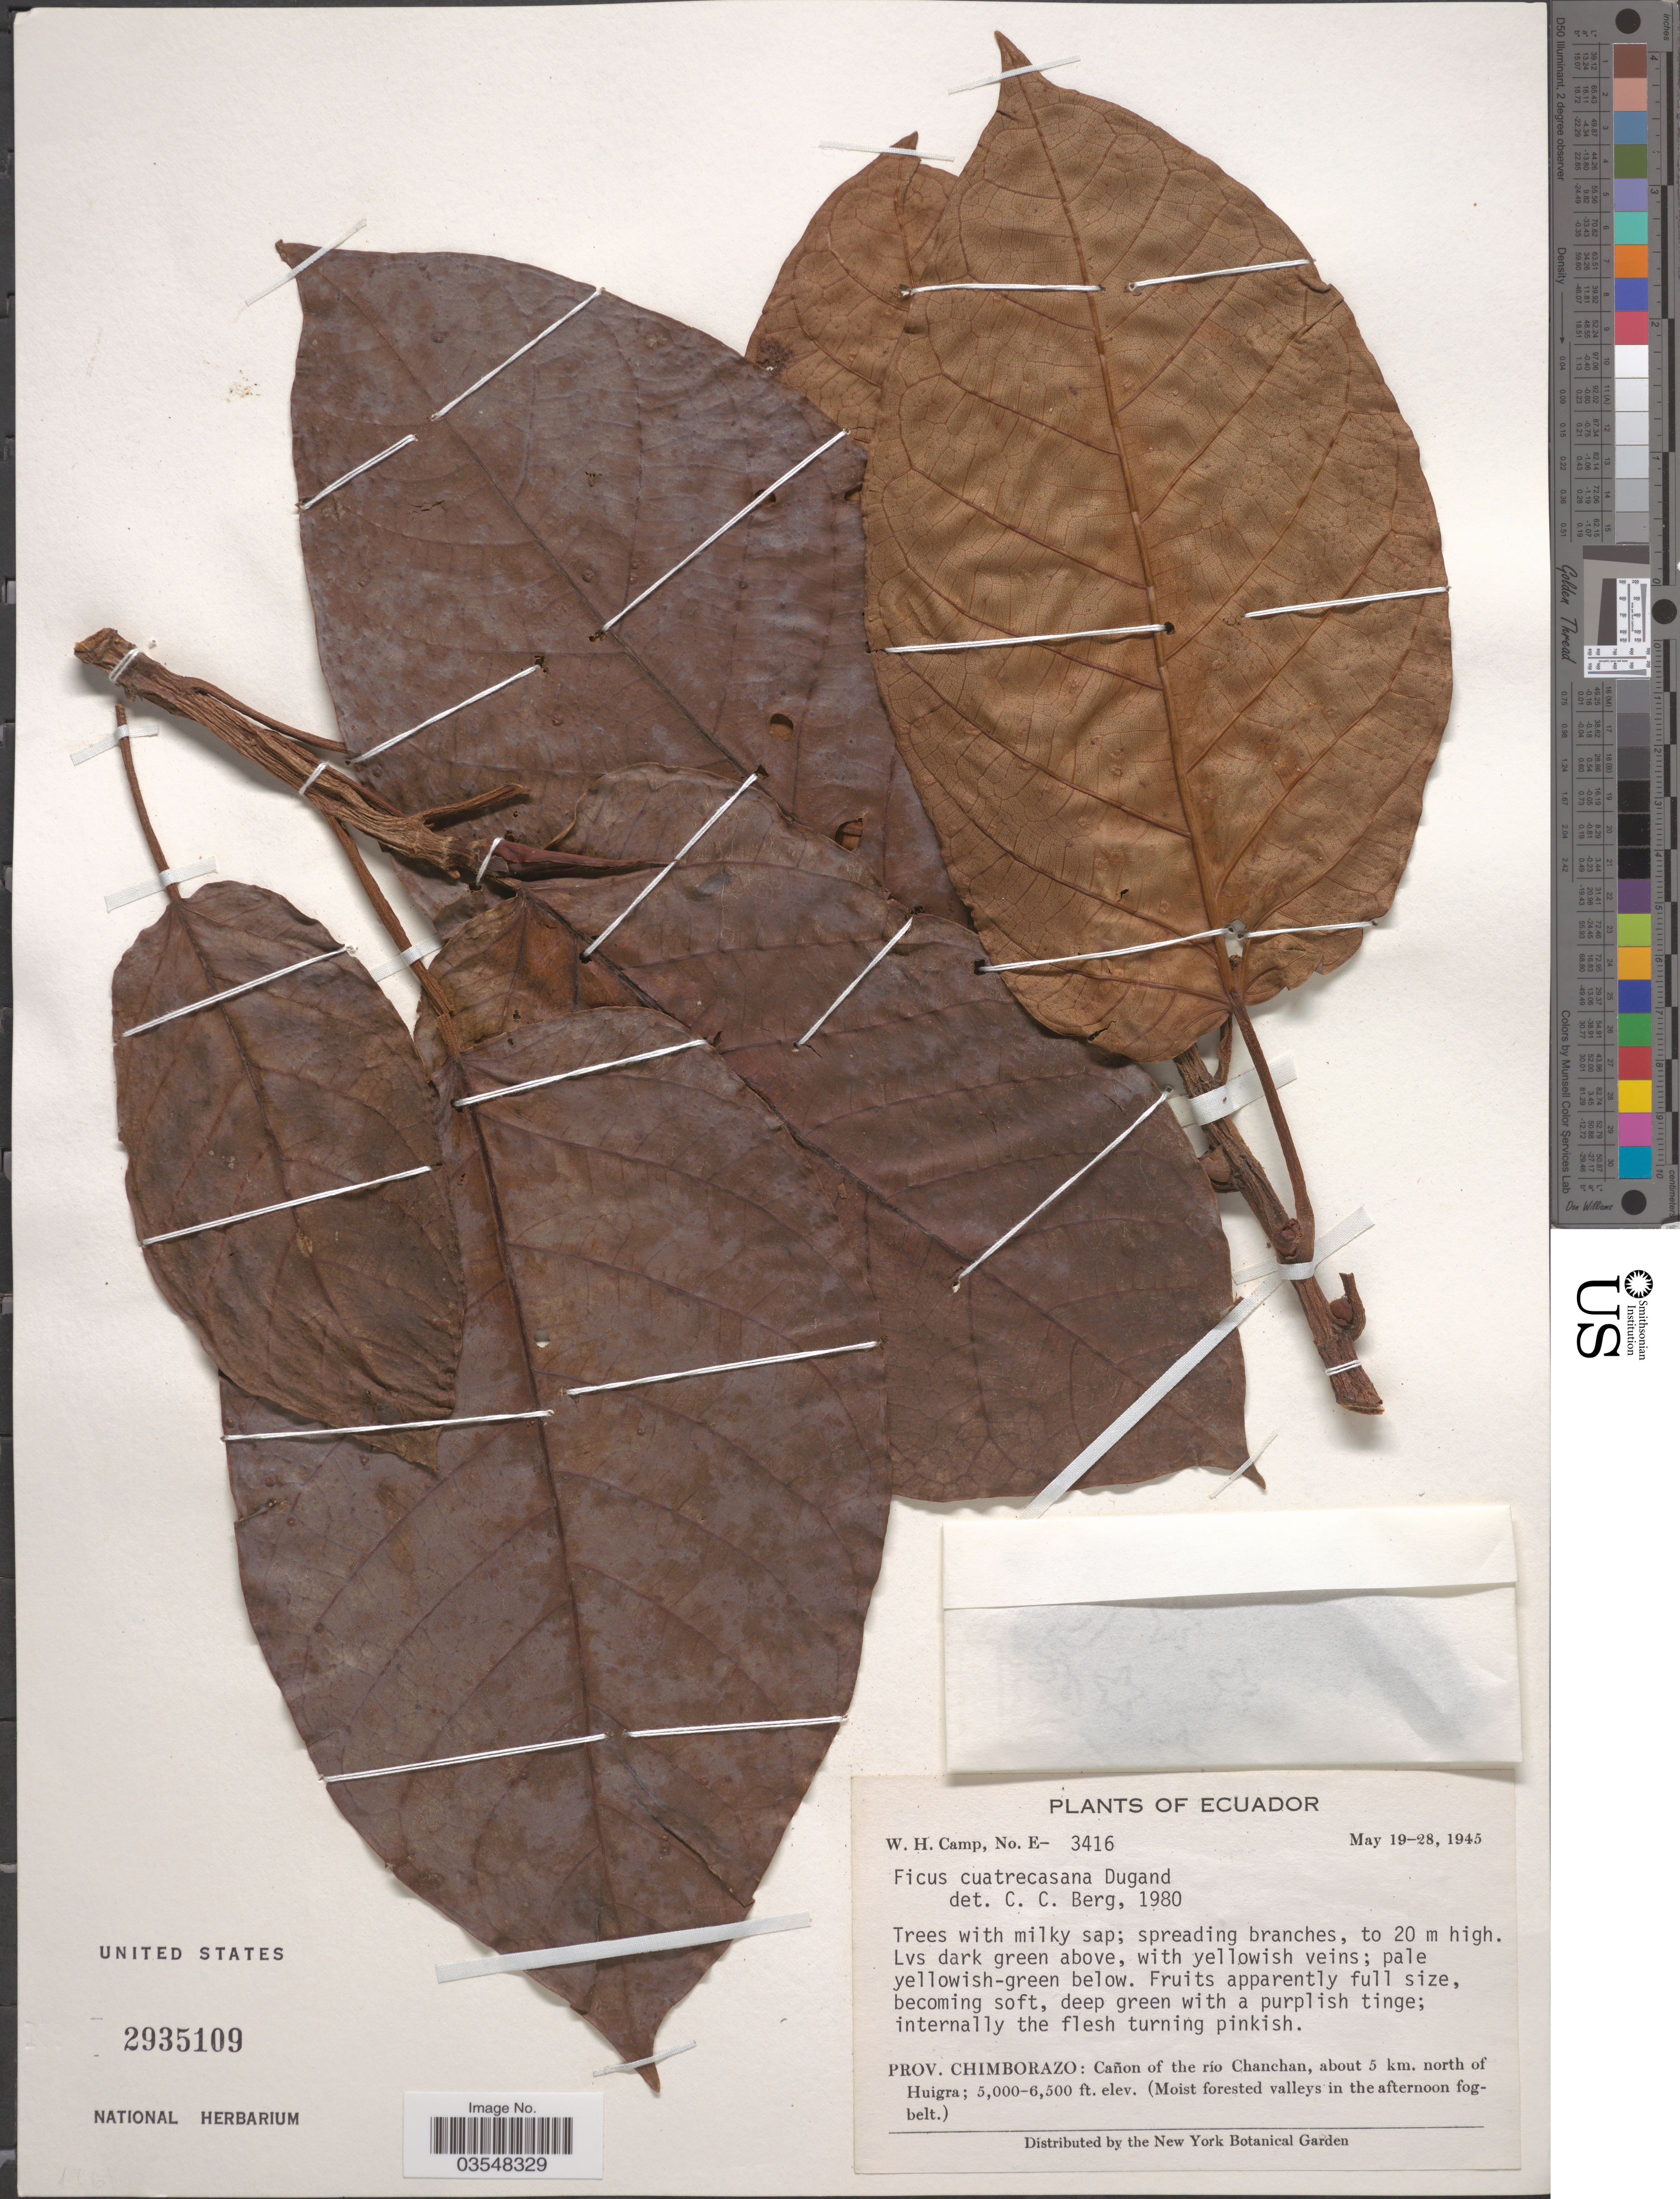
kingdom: Plantae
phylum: Tracheophyta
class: Magnoliopsida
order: Rosales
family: Moraceae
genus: Ficus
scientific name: Ficus cuatrecasasiana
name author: Dugand G.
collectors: W. H. Camp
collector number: E-3416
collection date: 1945-05-19/1945-05-28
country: Ecuador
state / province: Chimborazo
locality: Cañon of the río Chanchan, about 5 km. north of Huigra.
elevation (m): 1524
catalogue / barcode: US 2935109